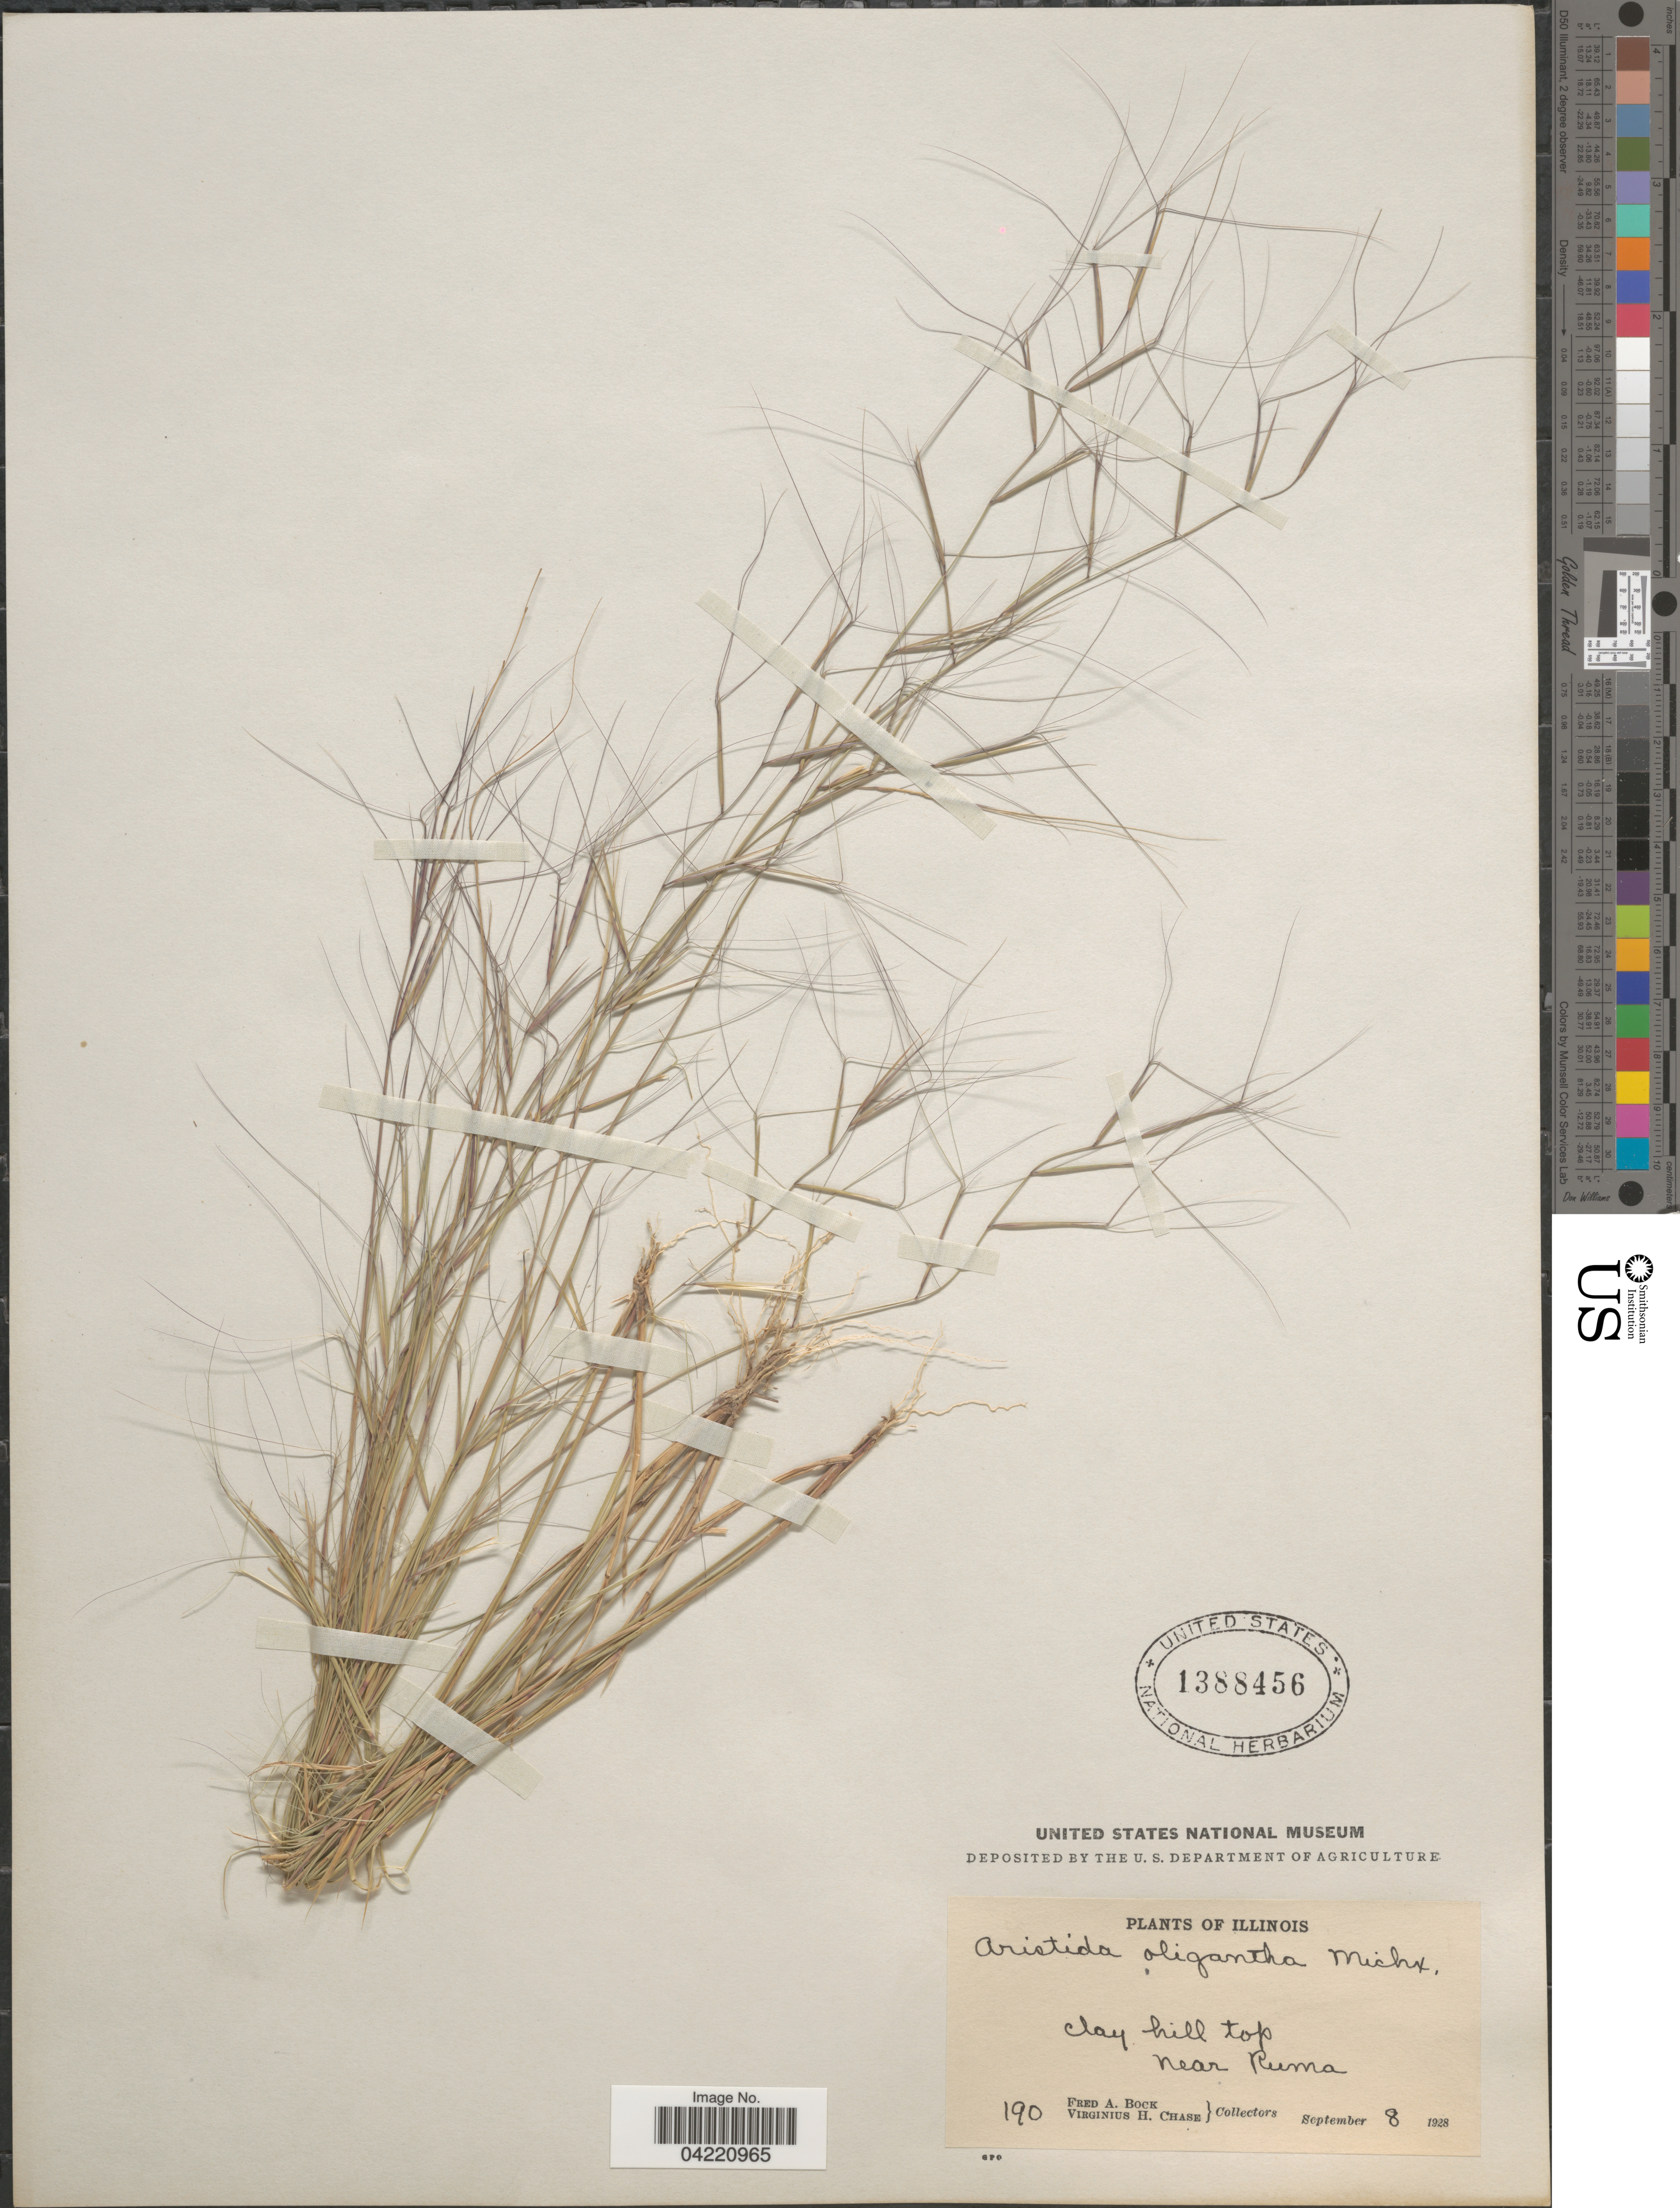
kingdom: Plantae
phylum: Tracheophyta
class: Liliopsida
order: Poales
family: Poaceae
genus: Aristida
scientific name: Aristida oligantha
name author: Michx.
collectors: F. Bock & V. H. Chase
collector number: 190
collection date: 1928-09-08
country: United States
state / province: Illinois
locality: Clay hill top near Ruma.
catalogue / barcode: US 1388456